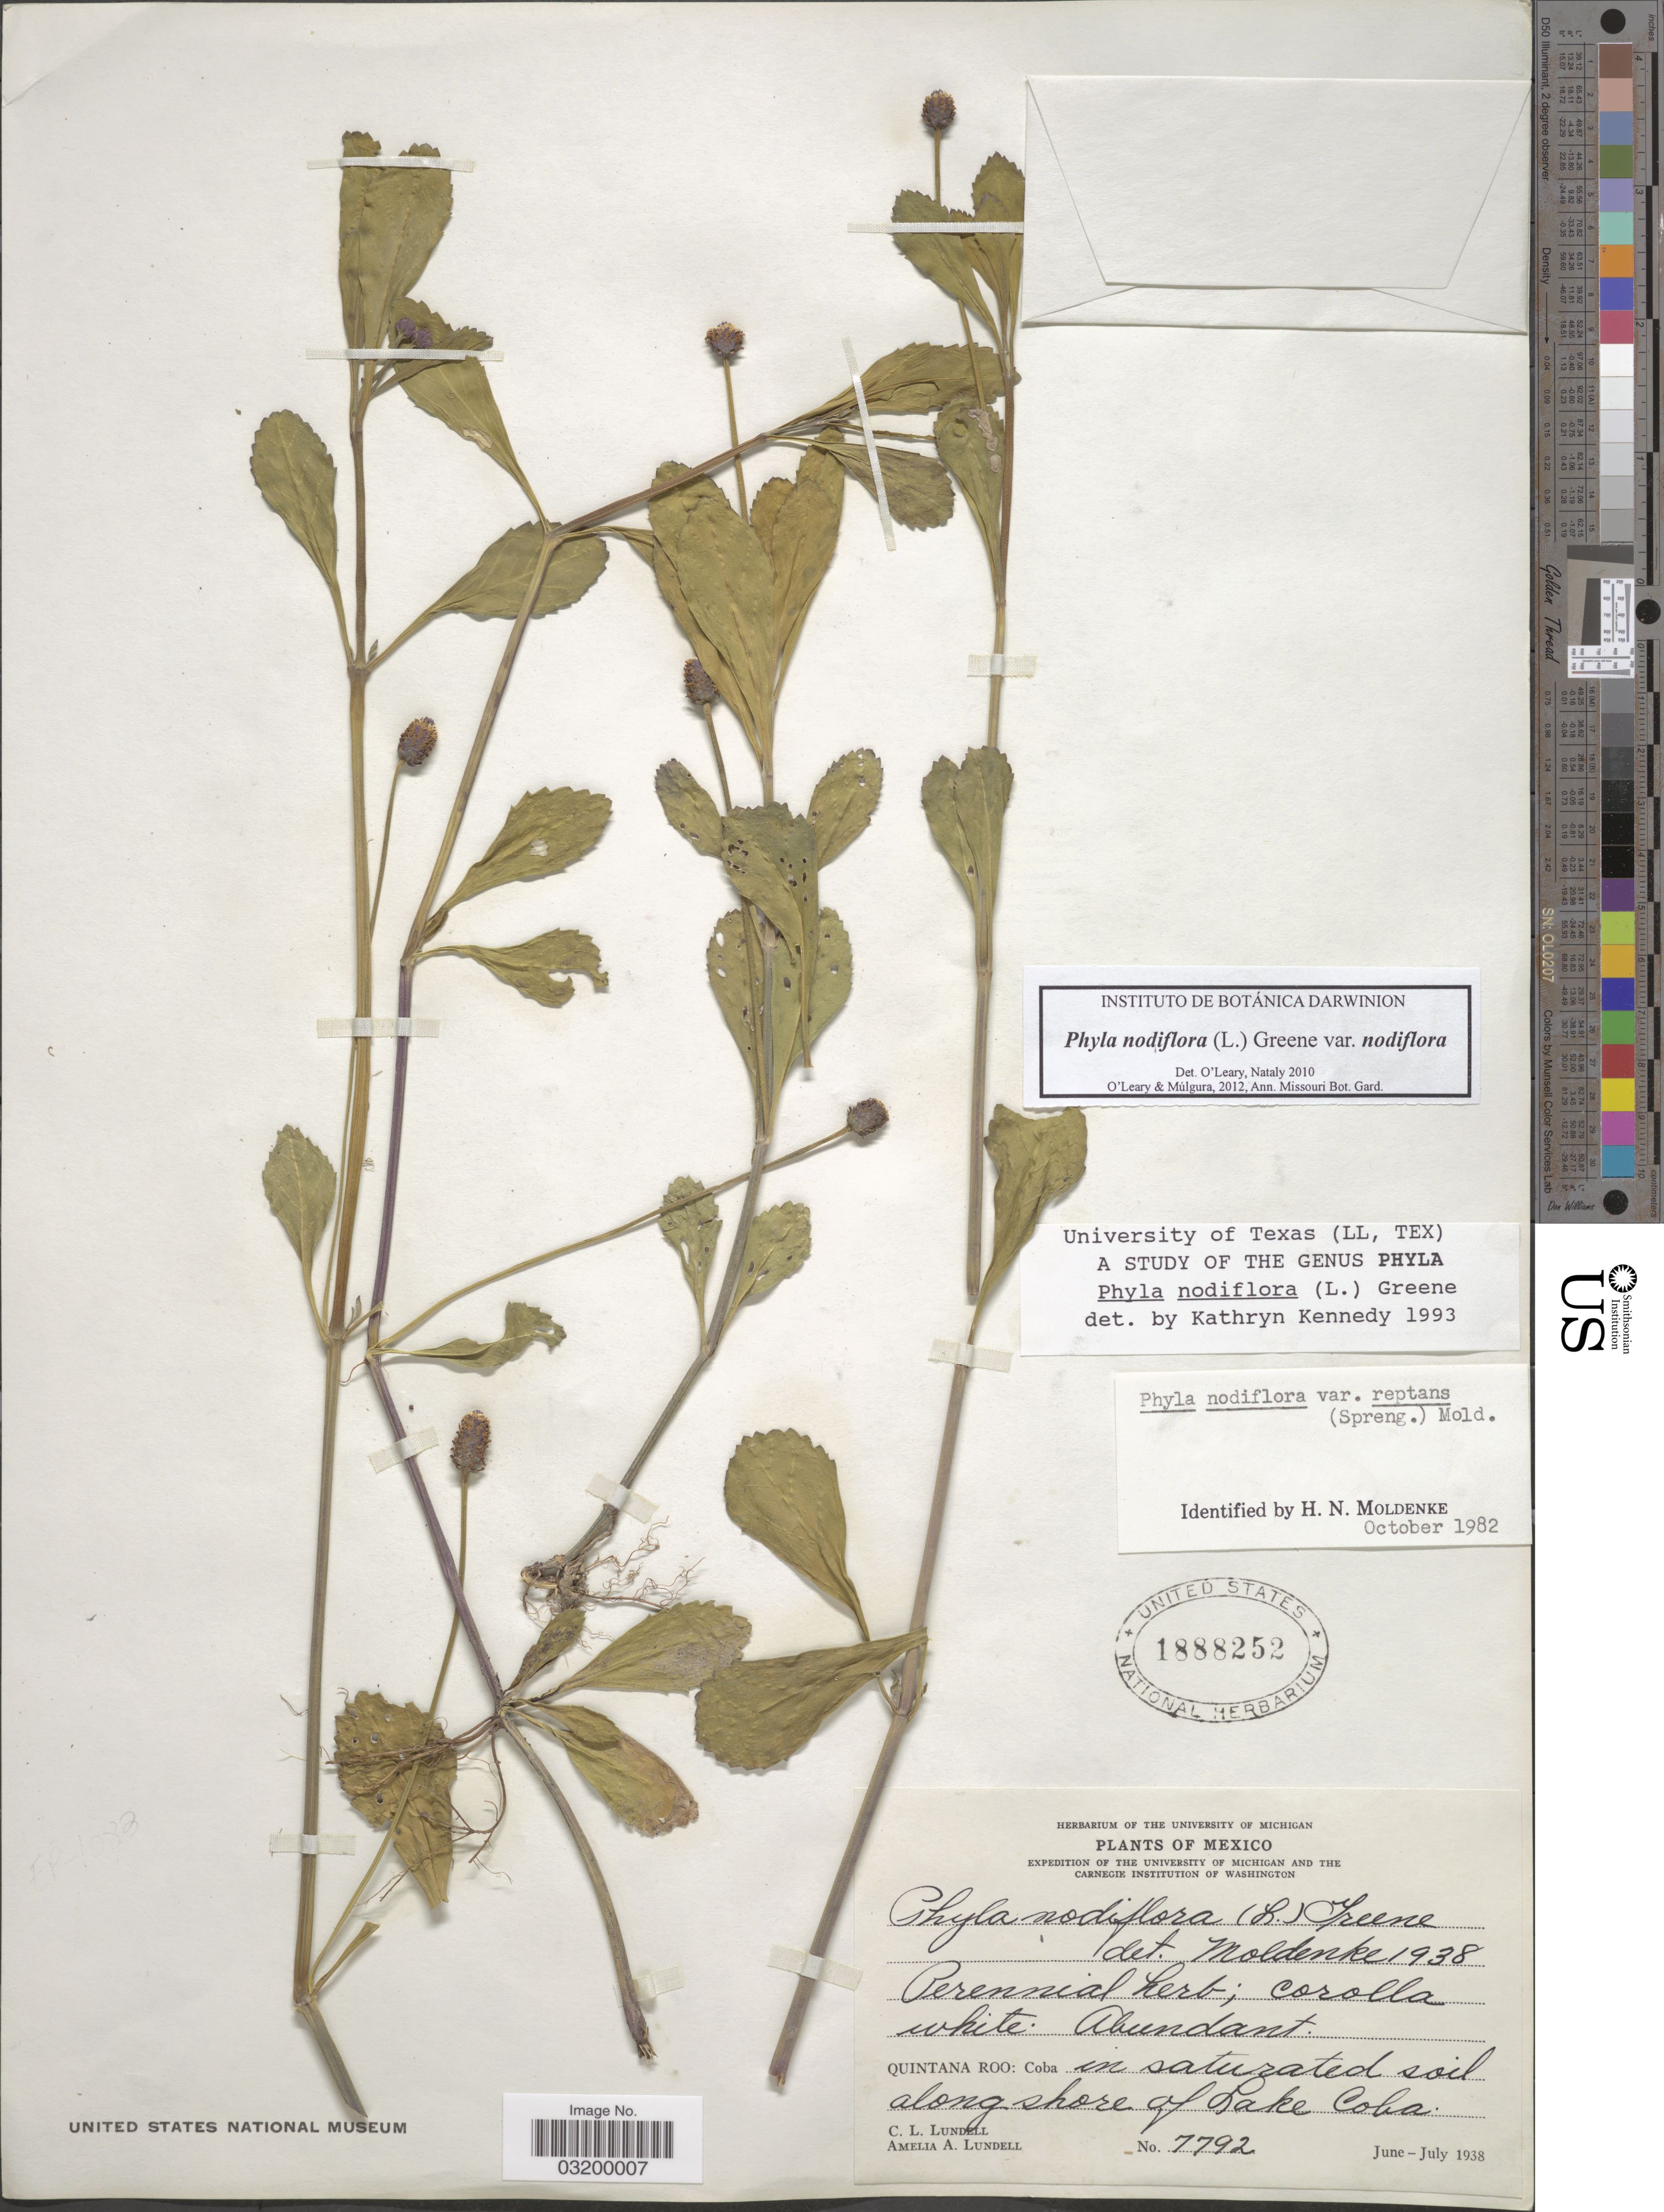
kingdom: Plantae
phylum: Tracheophyta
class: Magnoliopsida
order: Lamiales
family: Verbenaceae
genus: Phyla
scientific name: Phyla nodiflora var. nodiflora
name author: (L.) Greene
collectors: C. L. Lundell & A. A. Lundell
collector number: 7792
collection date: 1938-06/1938-07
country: Mexico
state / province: Quintana Roo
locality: Coba, in saturated soil along shore of Lake Coba.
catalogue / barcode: US 1888252